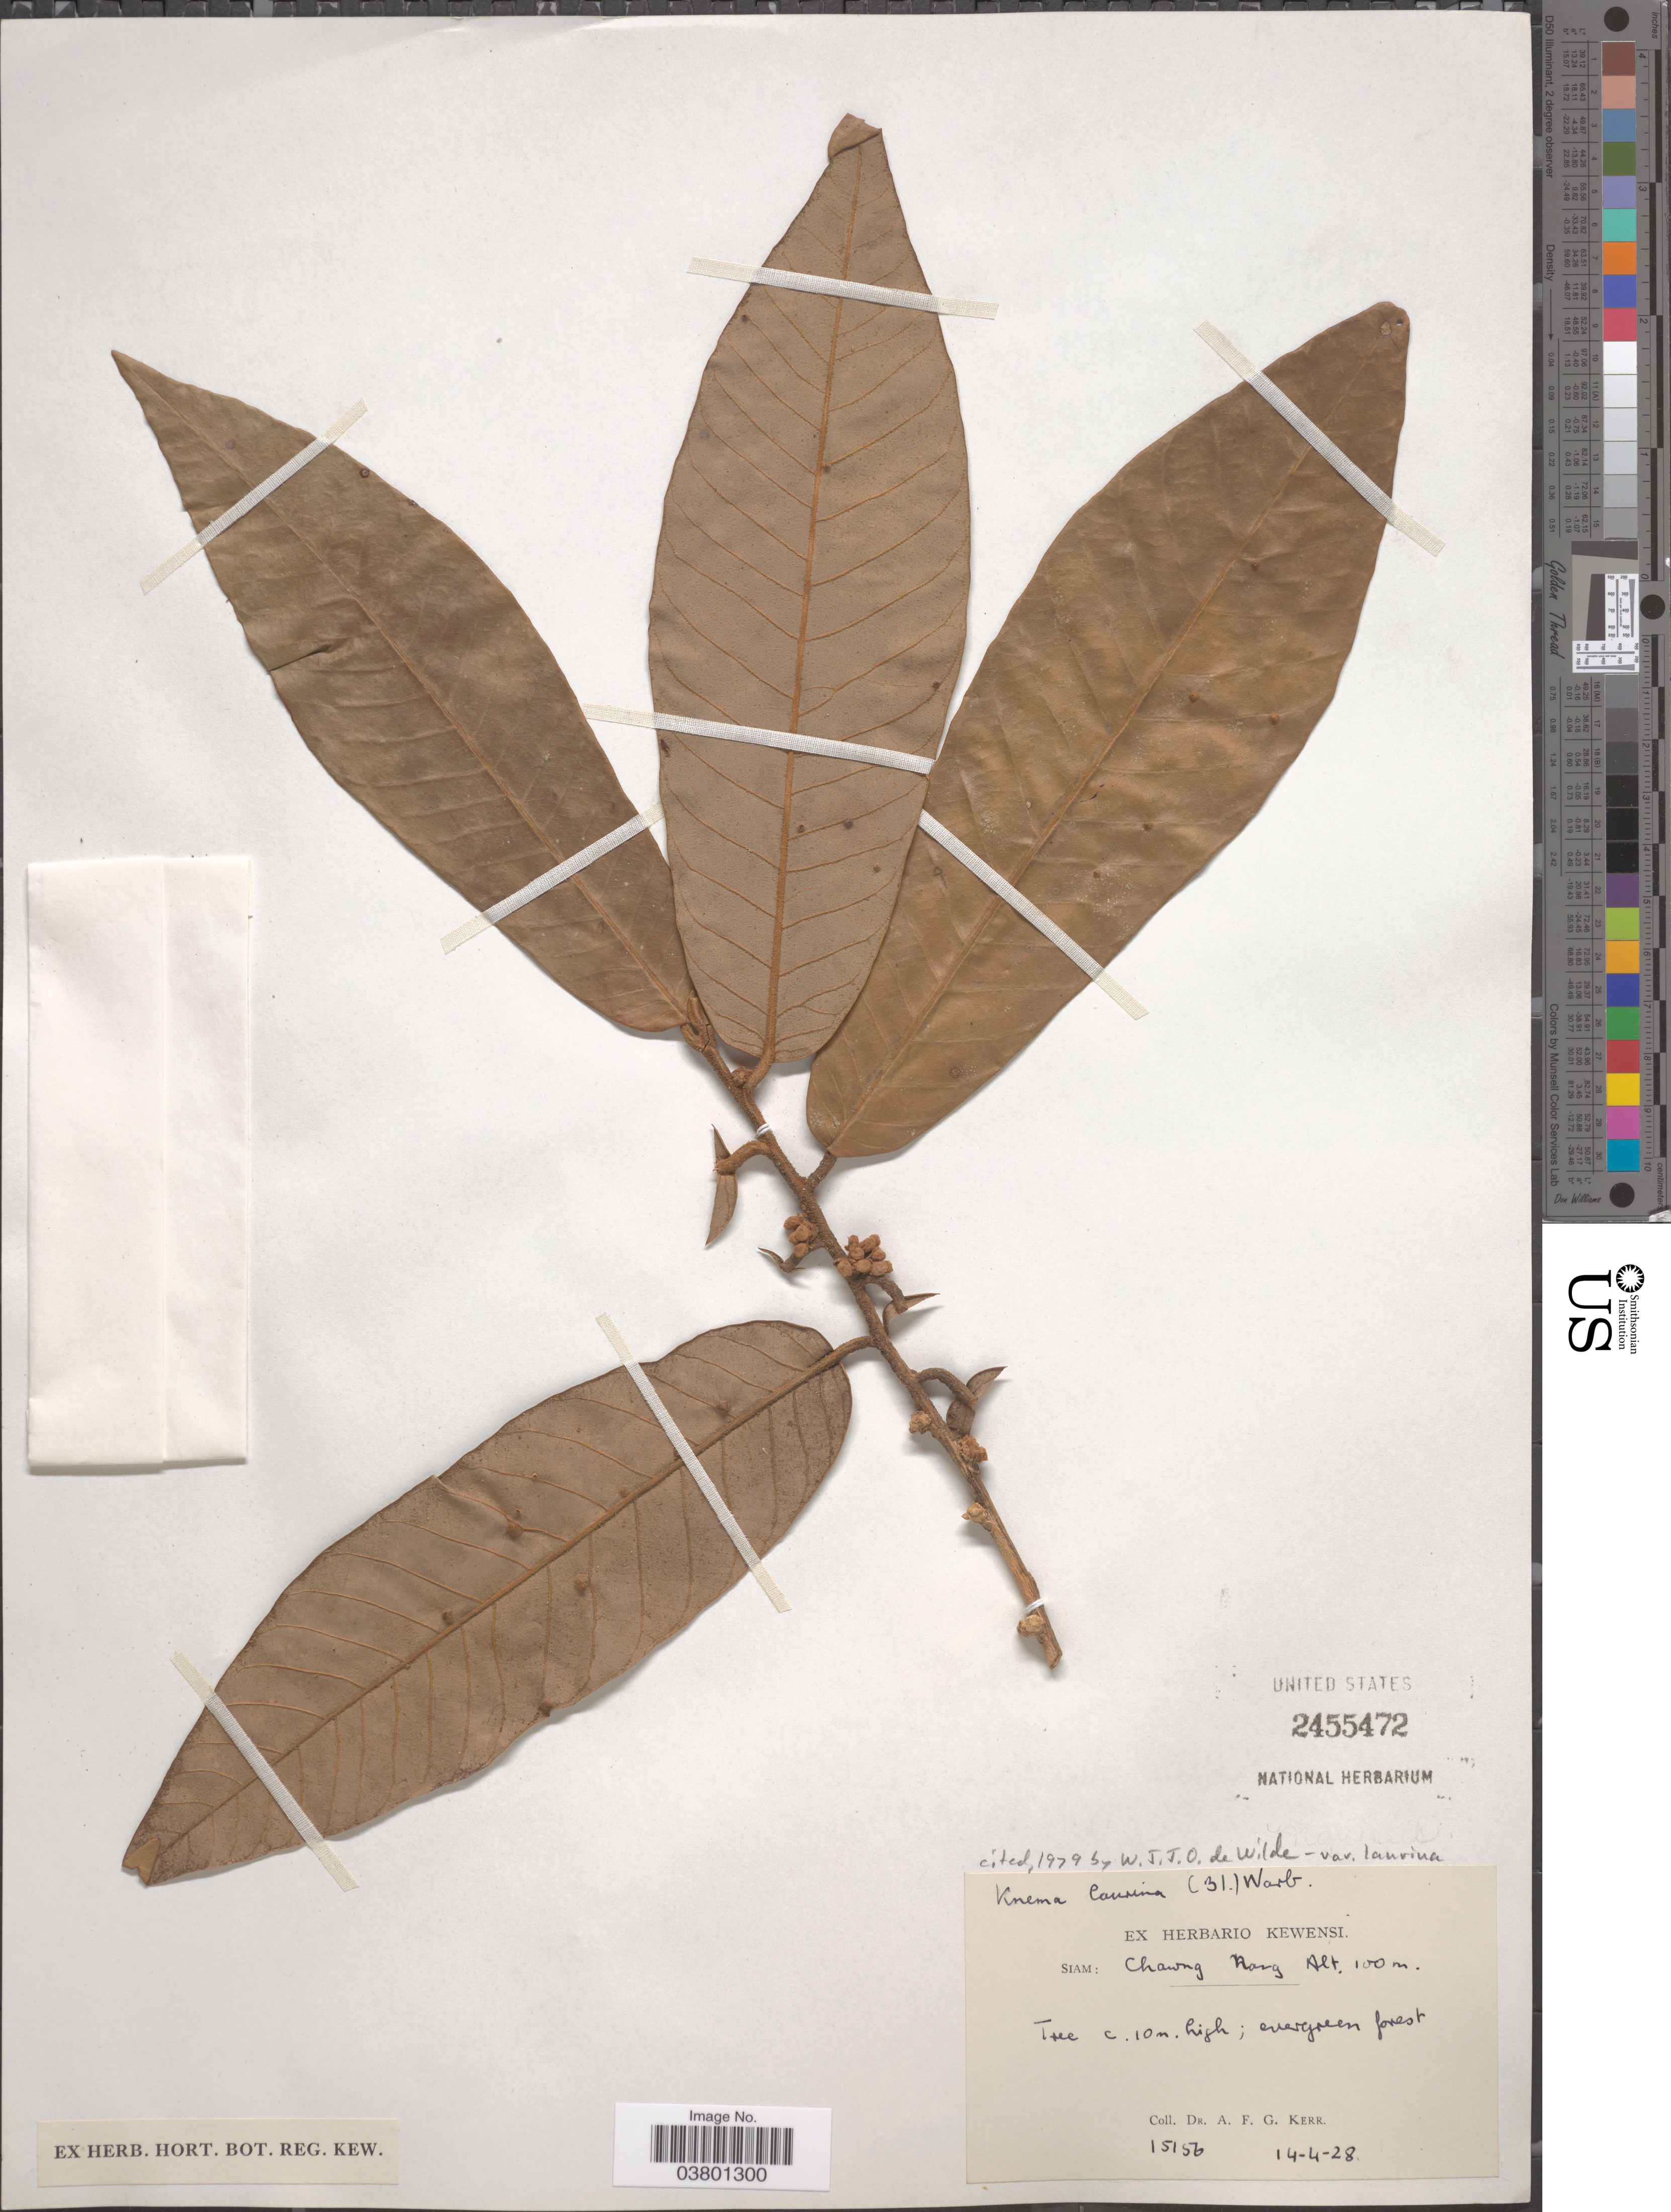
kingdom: Plantae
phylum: Tracheophyta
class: Magnoliopsida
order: Magnoliales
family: Myristicaceae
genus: Knema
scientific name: Knema laurina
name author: Warb.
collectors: A. F. G. Kerr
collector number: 15156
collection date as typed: Transcribed d/m/y: 14/4/28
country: Thailand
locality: Siam: Chawng Naug. [interpreted]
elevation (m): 100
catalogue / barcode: US 2455472